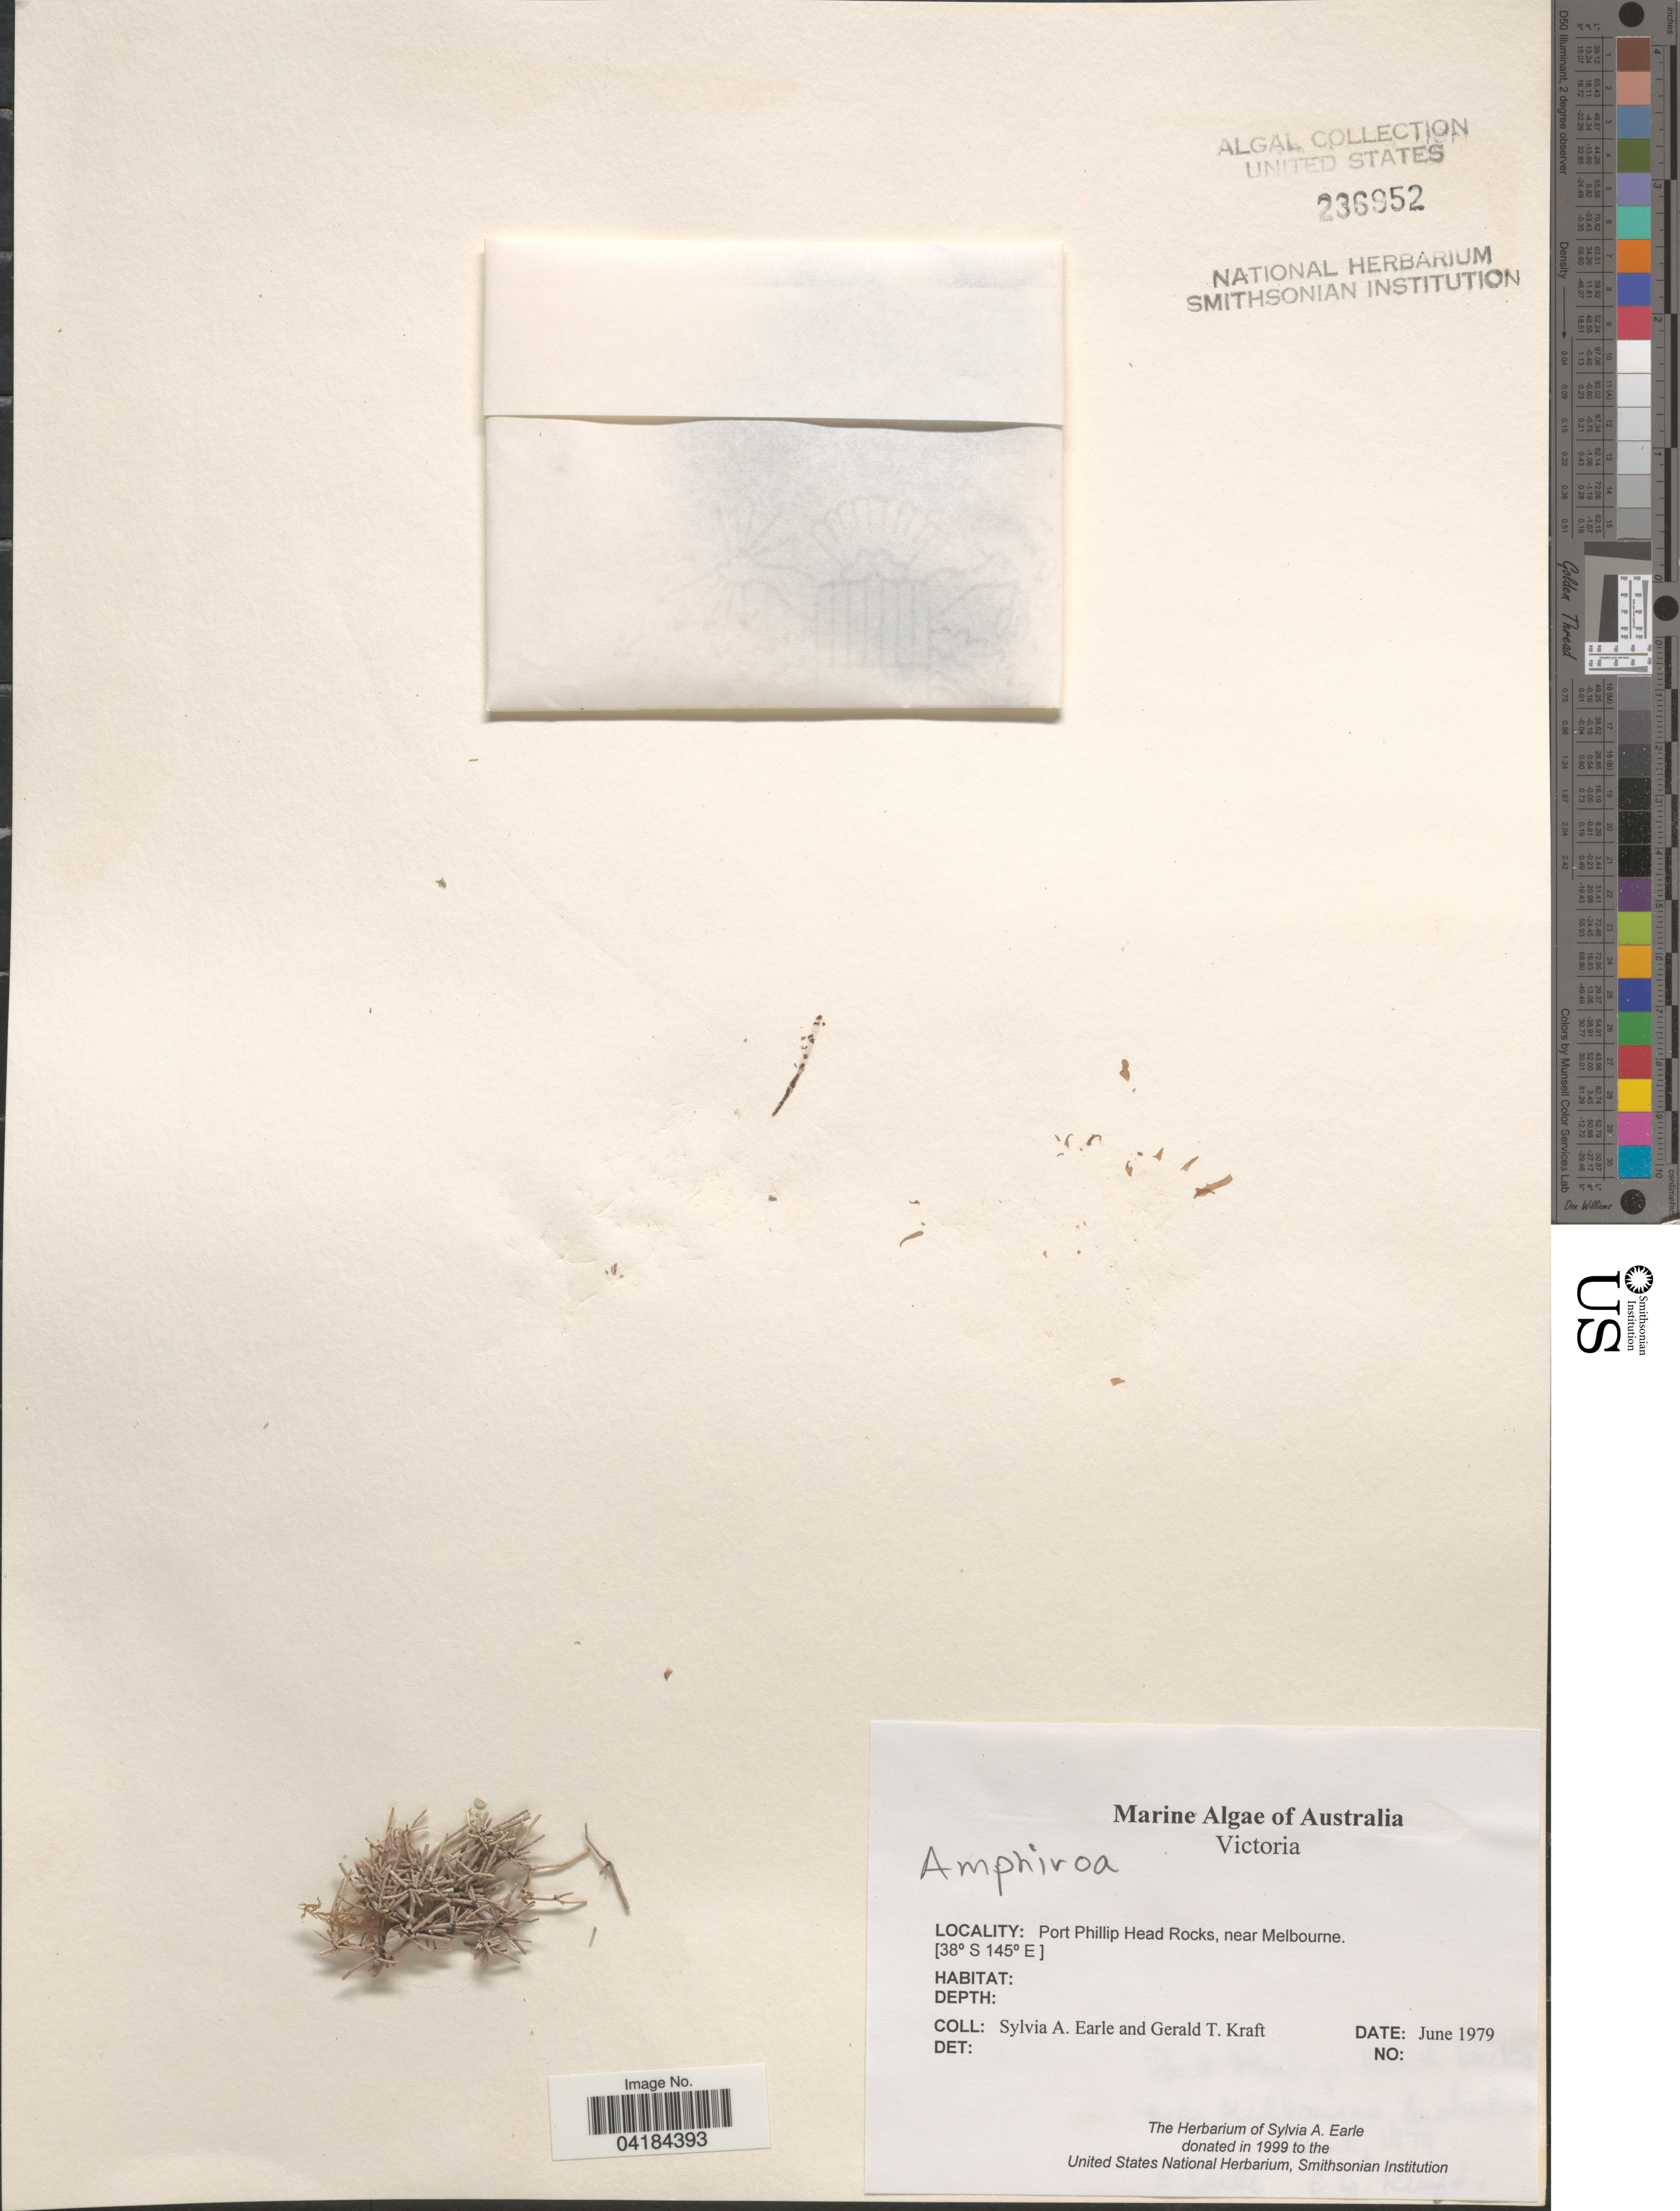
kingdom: Plantae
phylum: Rhodophyta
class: Florideophyceae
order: Corallinales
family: Lithophyllaceae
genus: Amphiroa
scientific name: Amphiroa sp.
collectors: S. A. Earle & G. T. Kraft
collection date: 1979-06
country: Australia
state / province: Victoria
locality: Victoria. Port Phillip Head Rocks, near Melbourne.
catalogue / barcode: US 236952